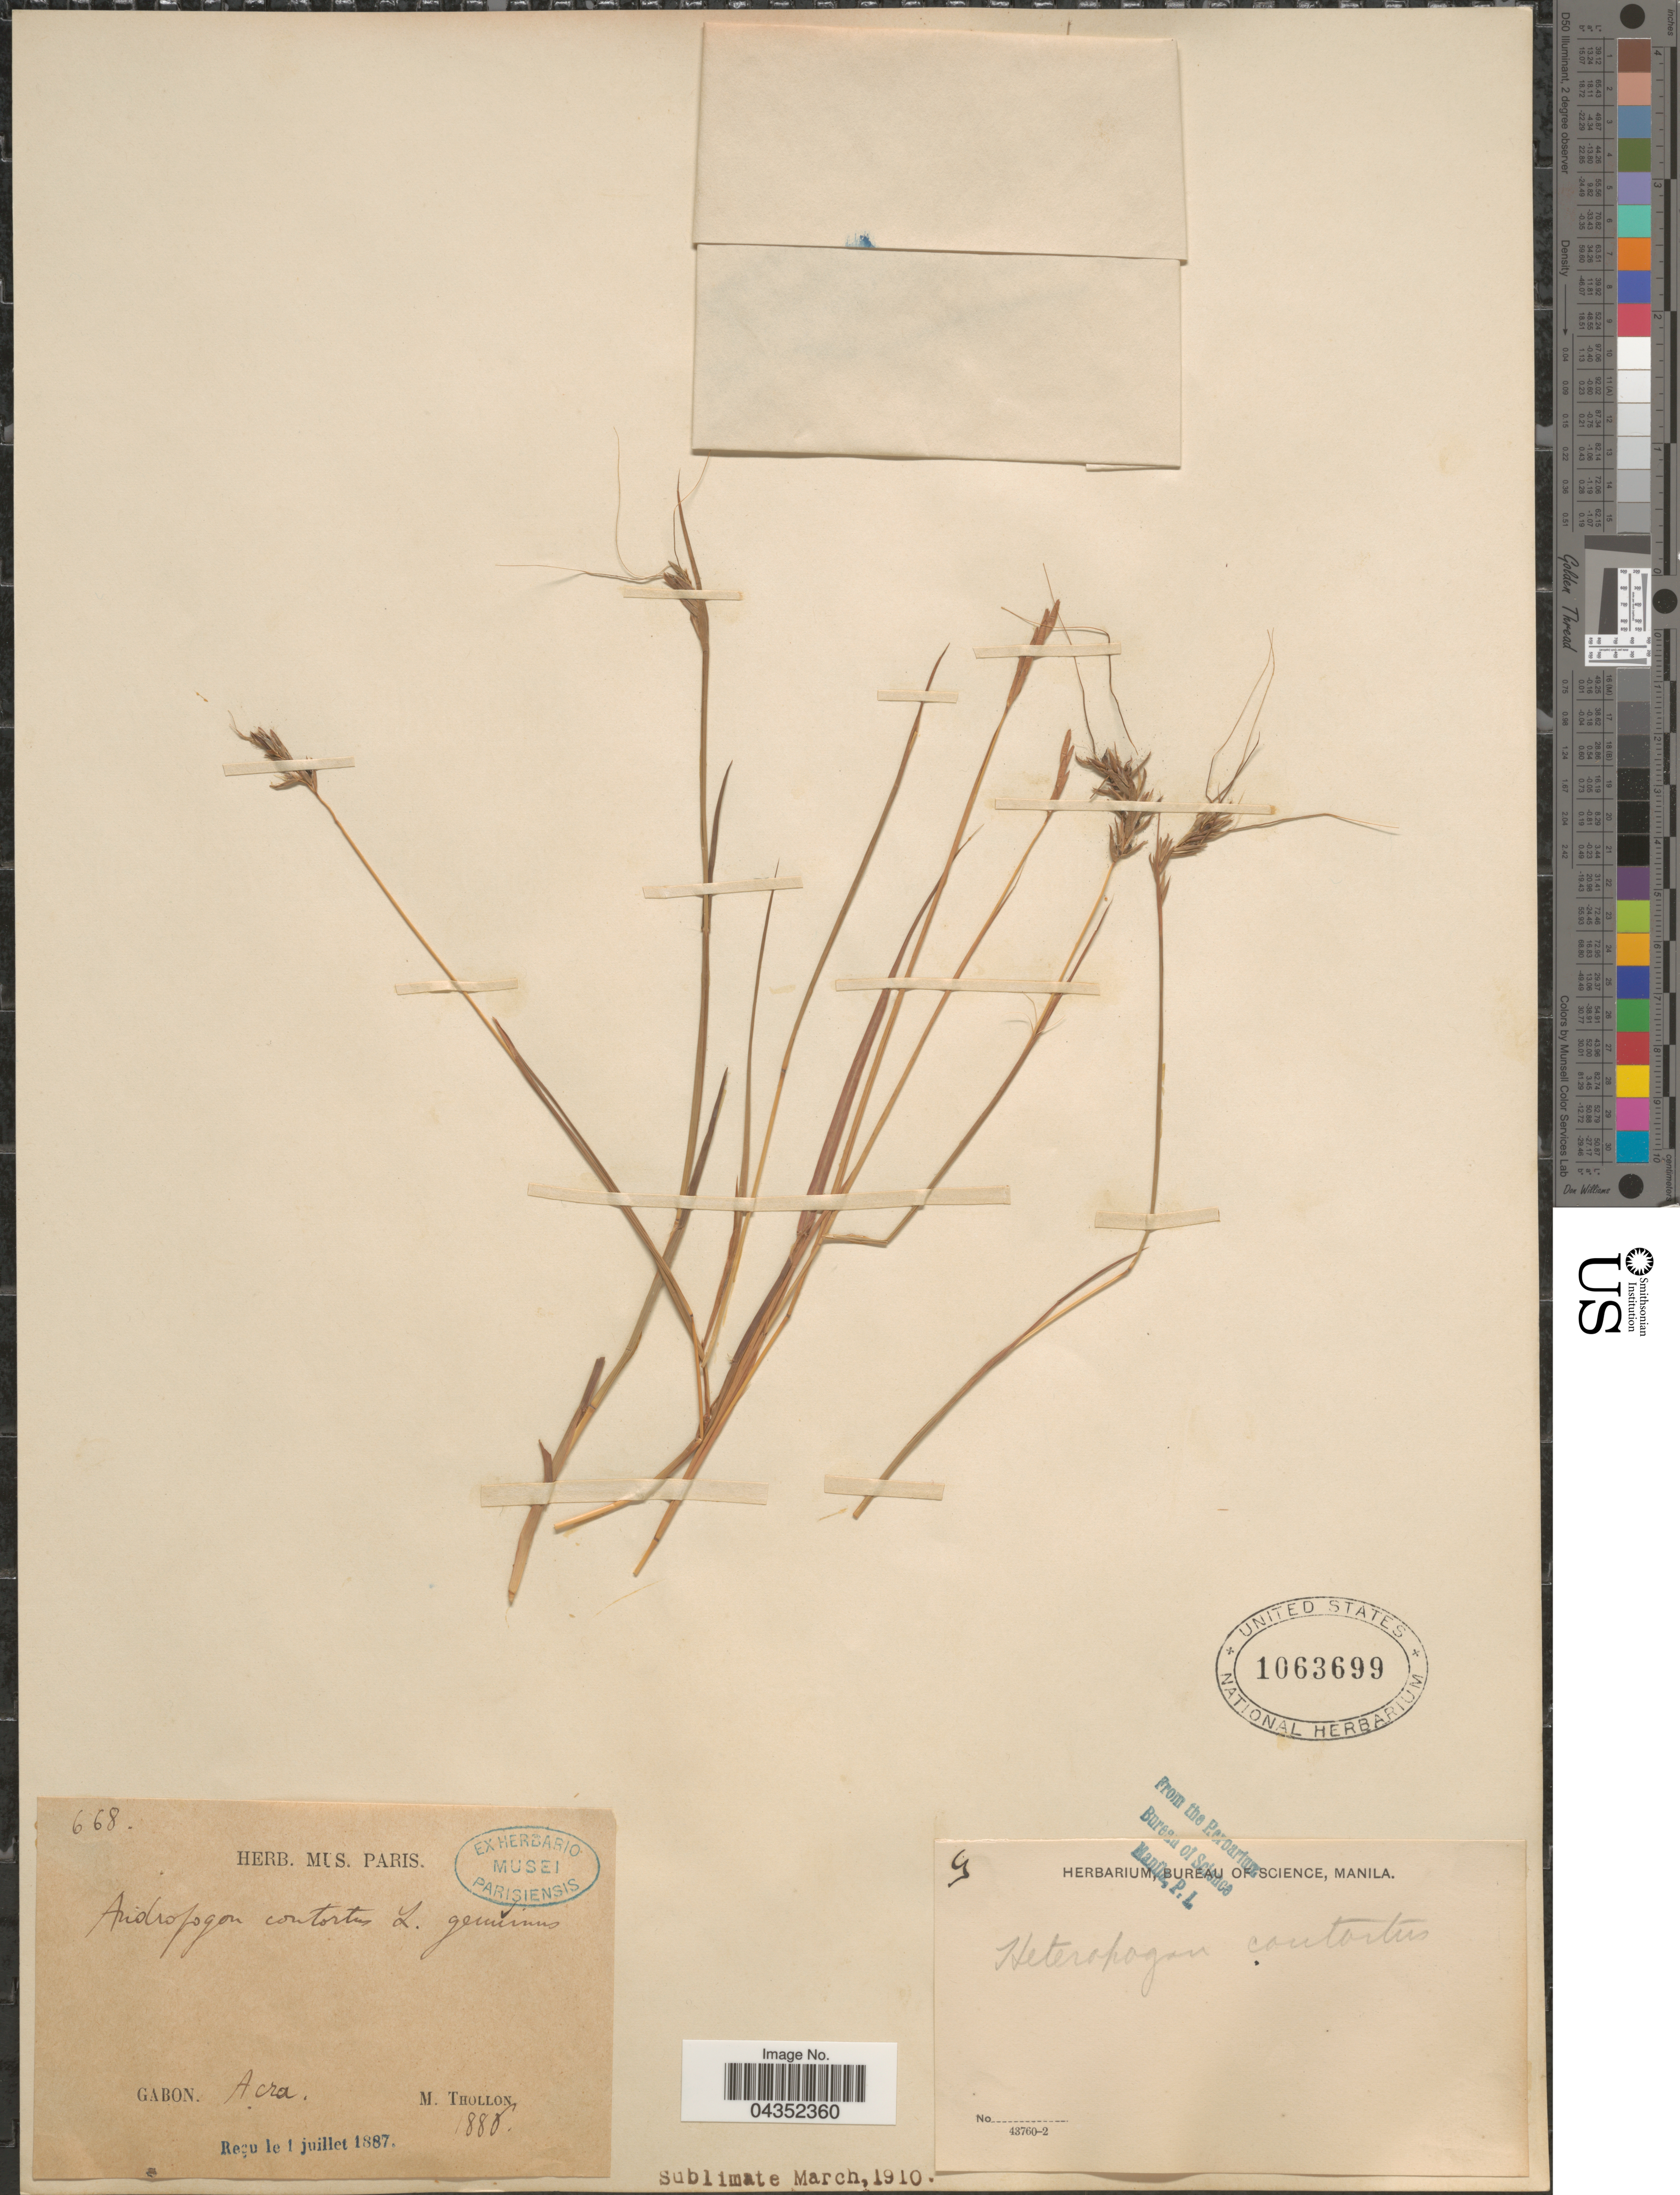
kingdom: Plantae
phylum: Tracheophyta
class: Liliopsida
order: Poales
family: Poaceae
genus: Heteropogon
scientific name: Heteropogon contortus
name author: (L.) P. Beauv. ex Roem. & Schult.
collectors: M. Thollon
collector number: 668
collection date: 1880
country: Gabon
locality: Acra.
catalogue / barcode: US 1063699